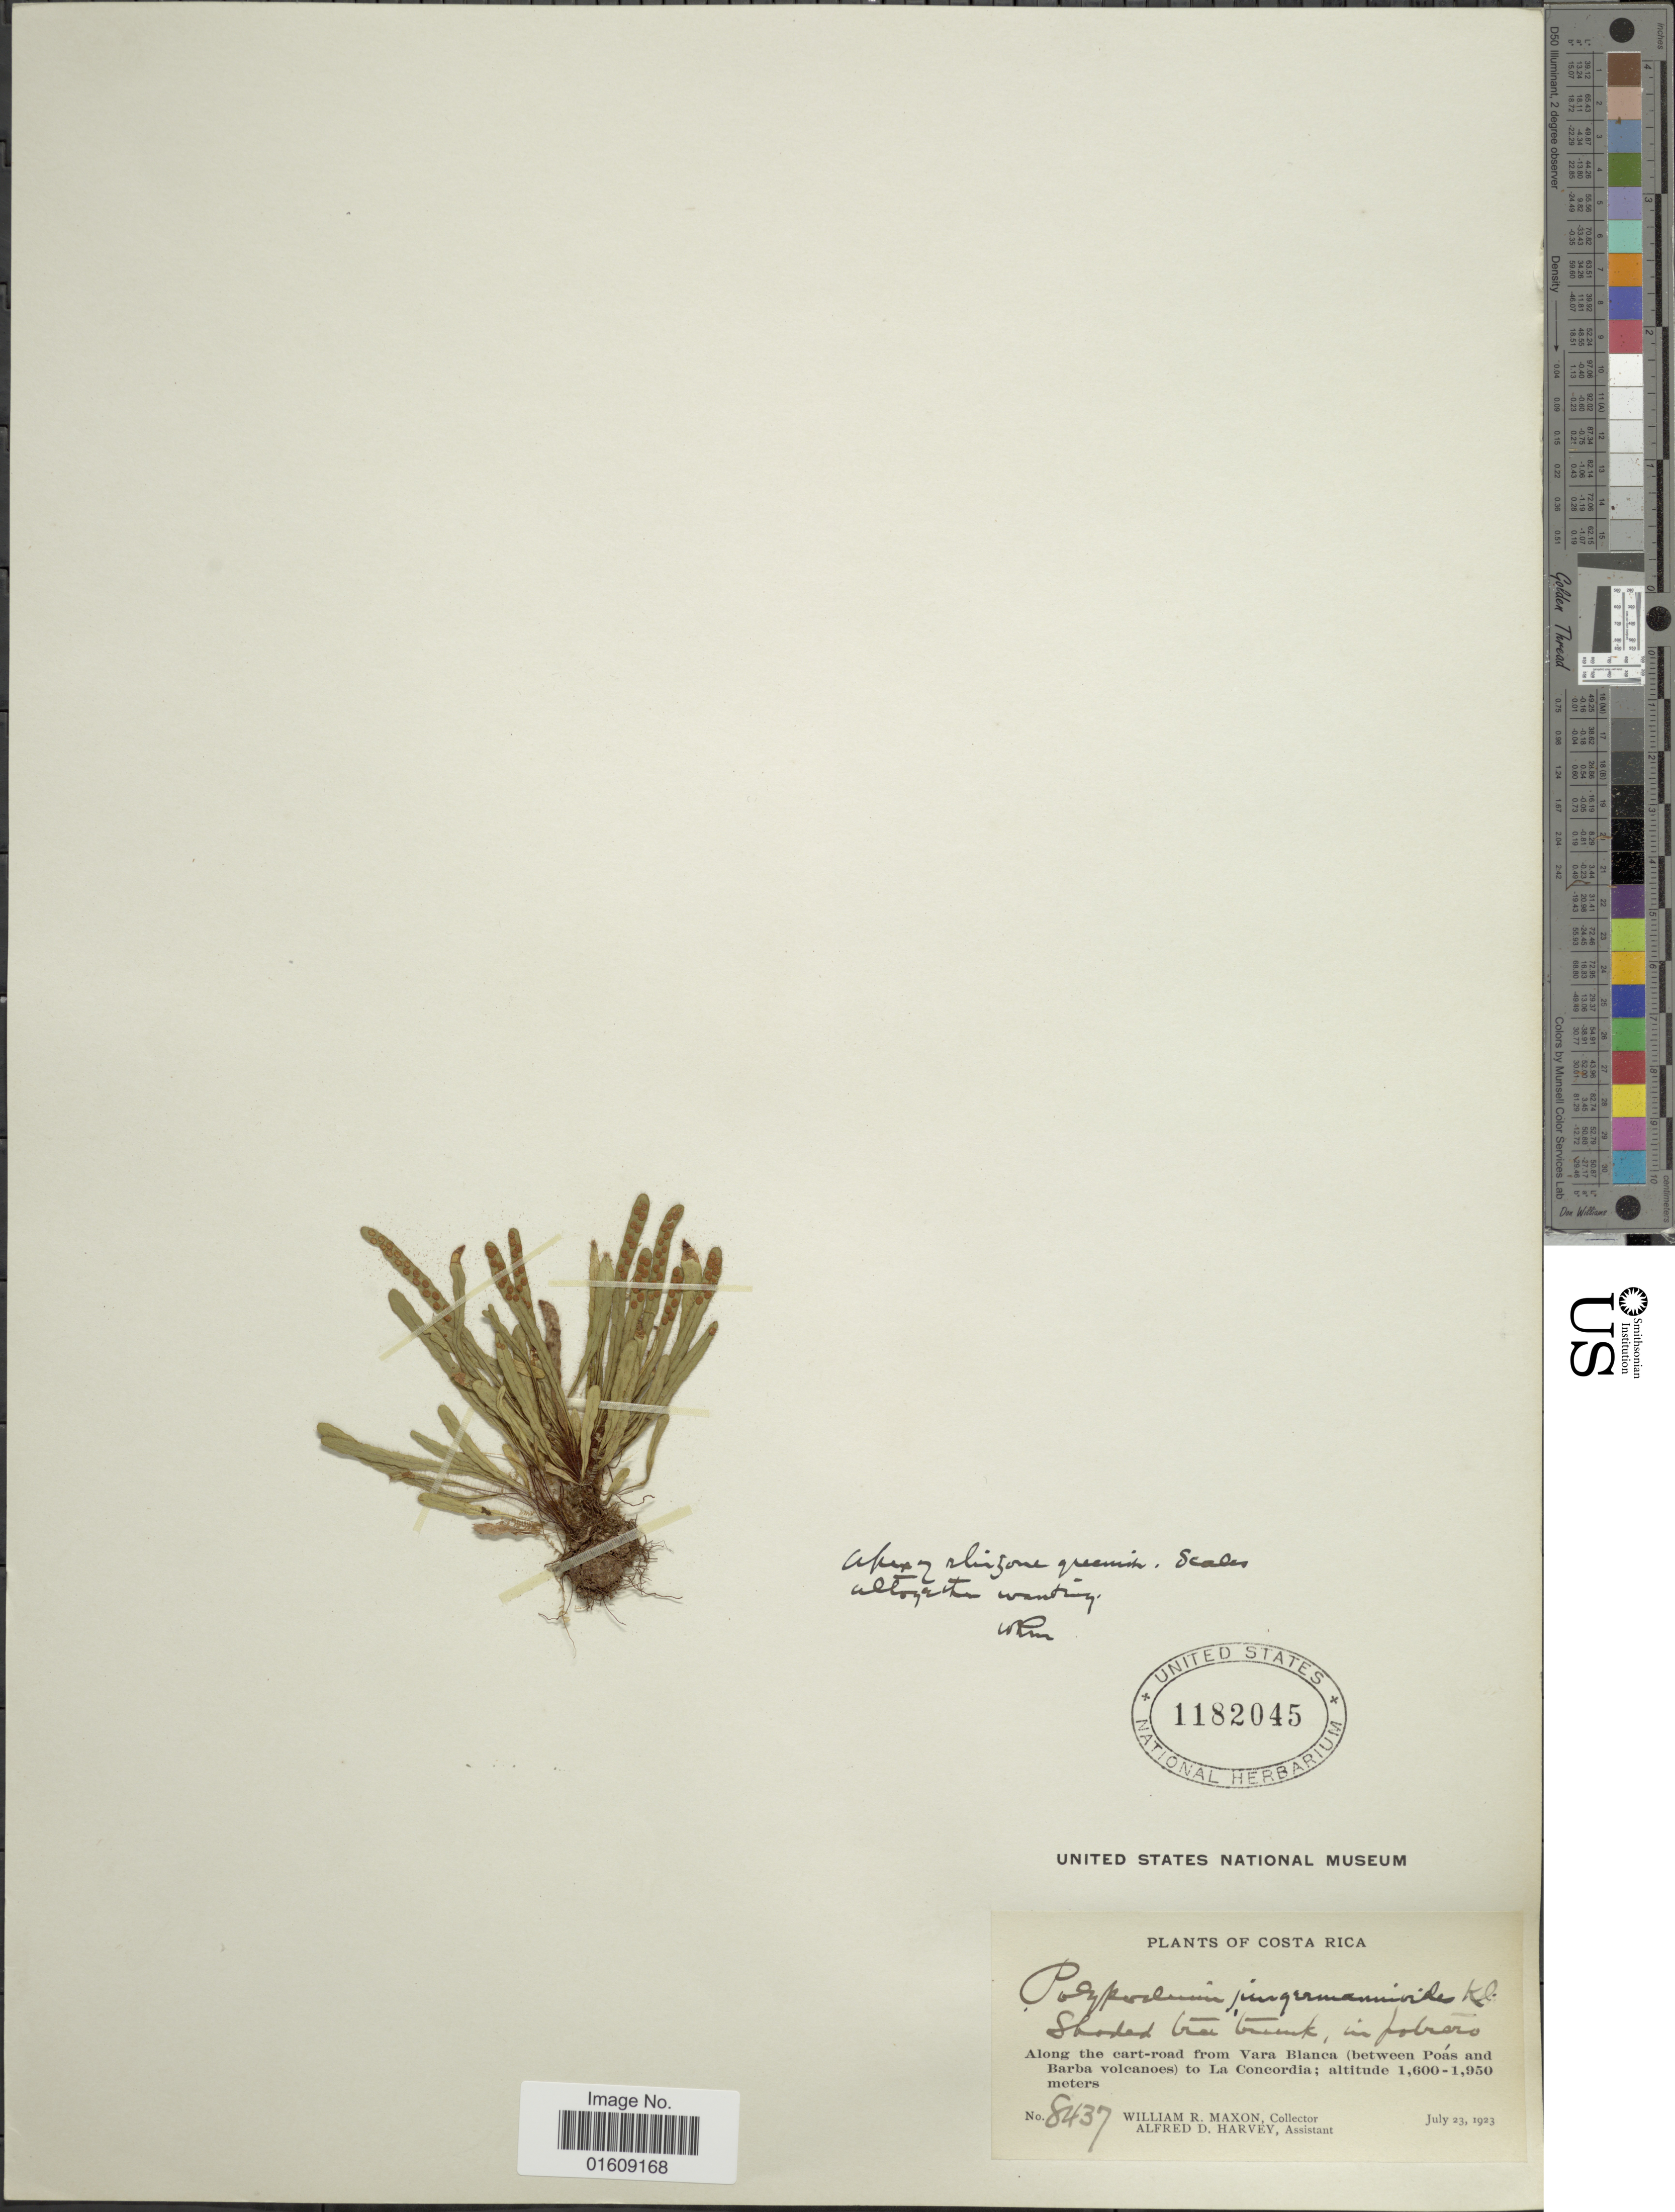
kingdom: Plantae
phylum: Tracheophyta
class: Polypodiopsida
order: Polypodiales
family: Polypodiaceae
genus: Ceradenia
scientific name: Ceradenia jungermannioides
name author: (Klotzsch) L.E. Bishop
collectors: W. R. Maxon & A. D. Harvey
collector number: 8437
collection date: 1923-07-23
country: Costa Rica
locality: Costa Rica, Along the cart-road from Vara Blanca (between Poás and Barba volcanoes) to La Concordia.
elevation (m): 1600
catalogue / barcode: US 1182045